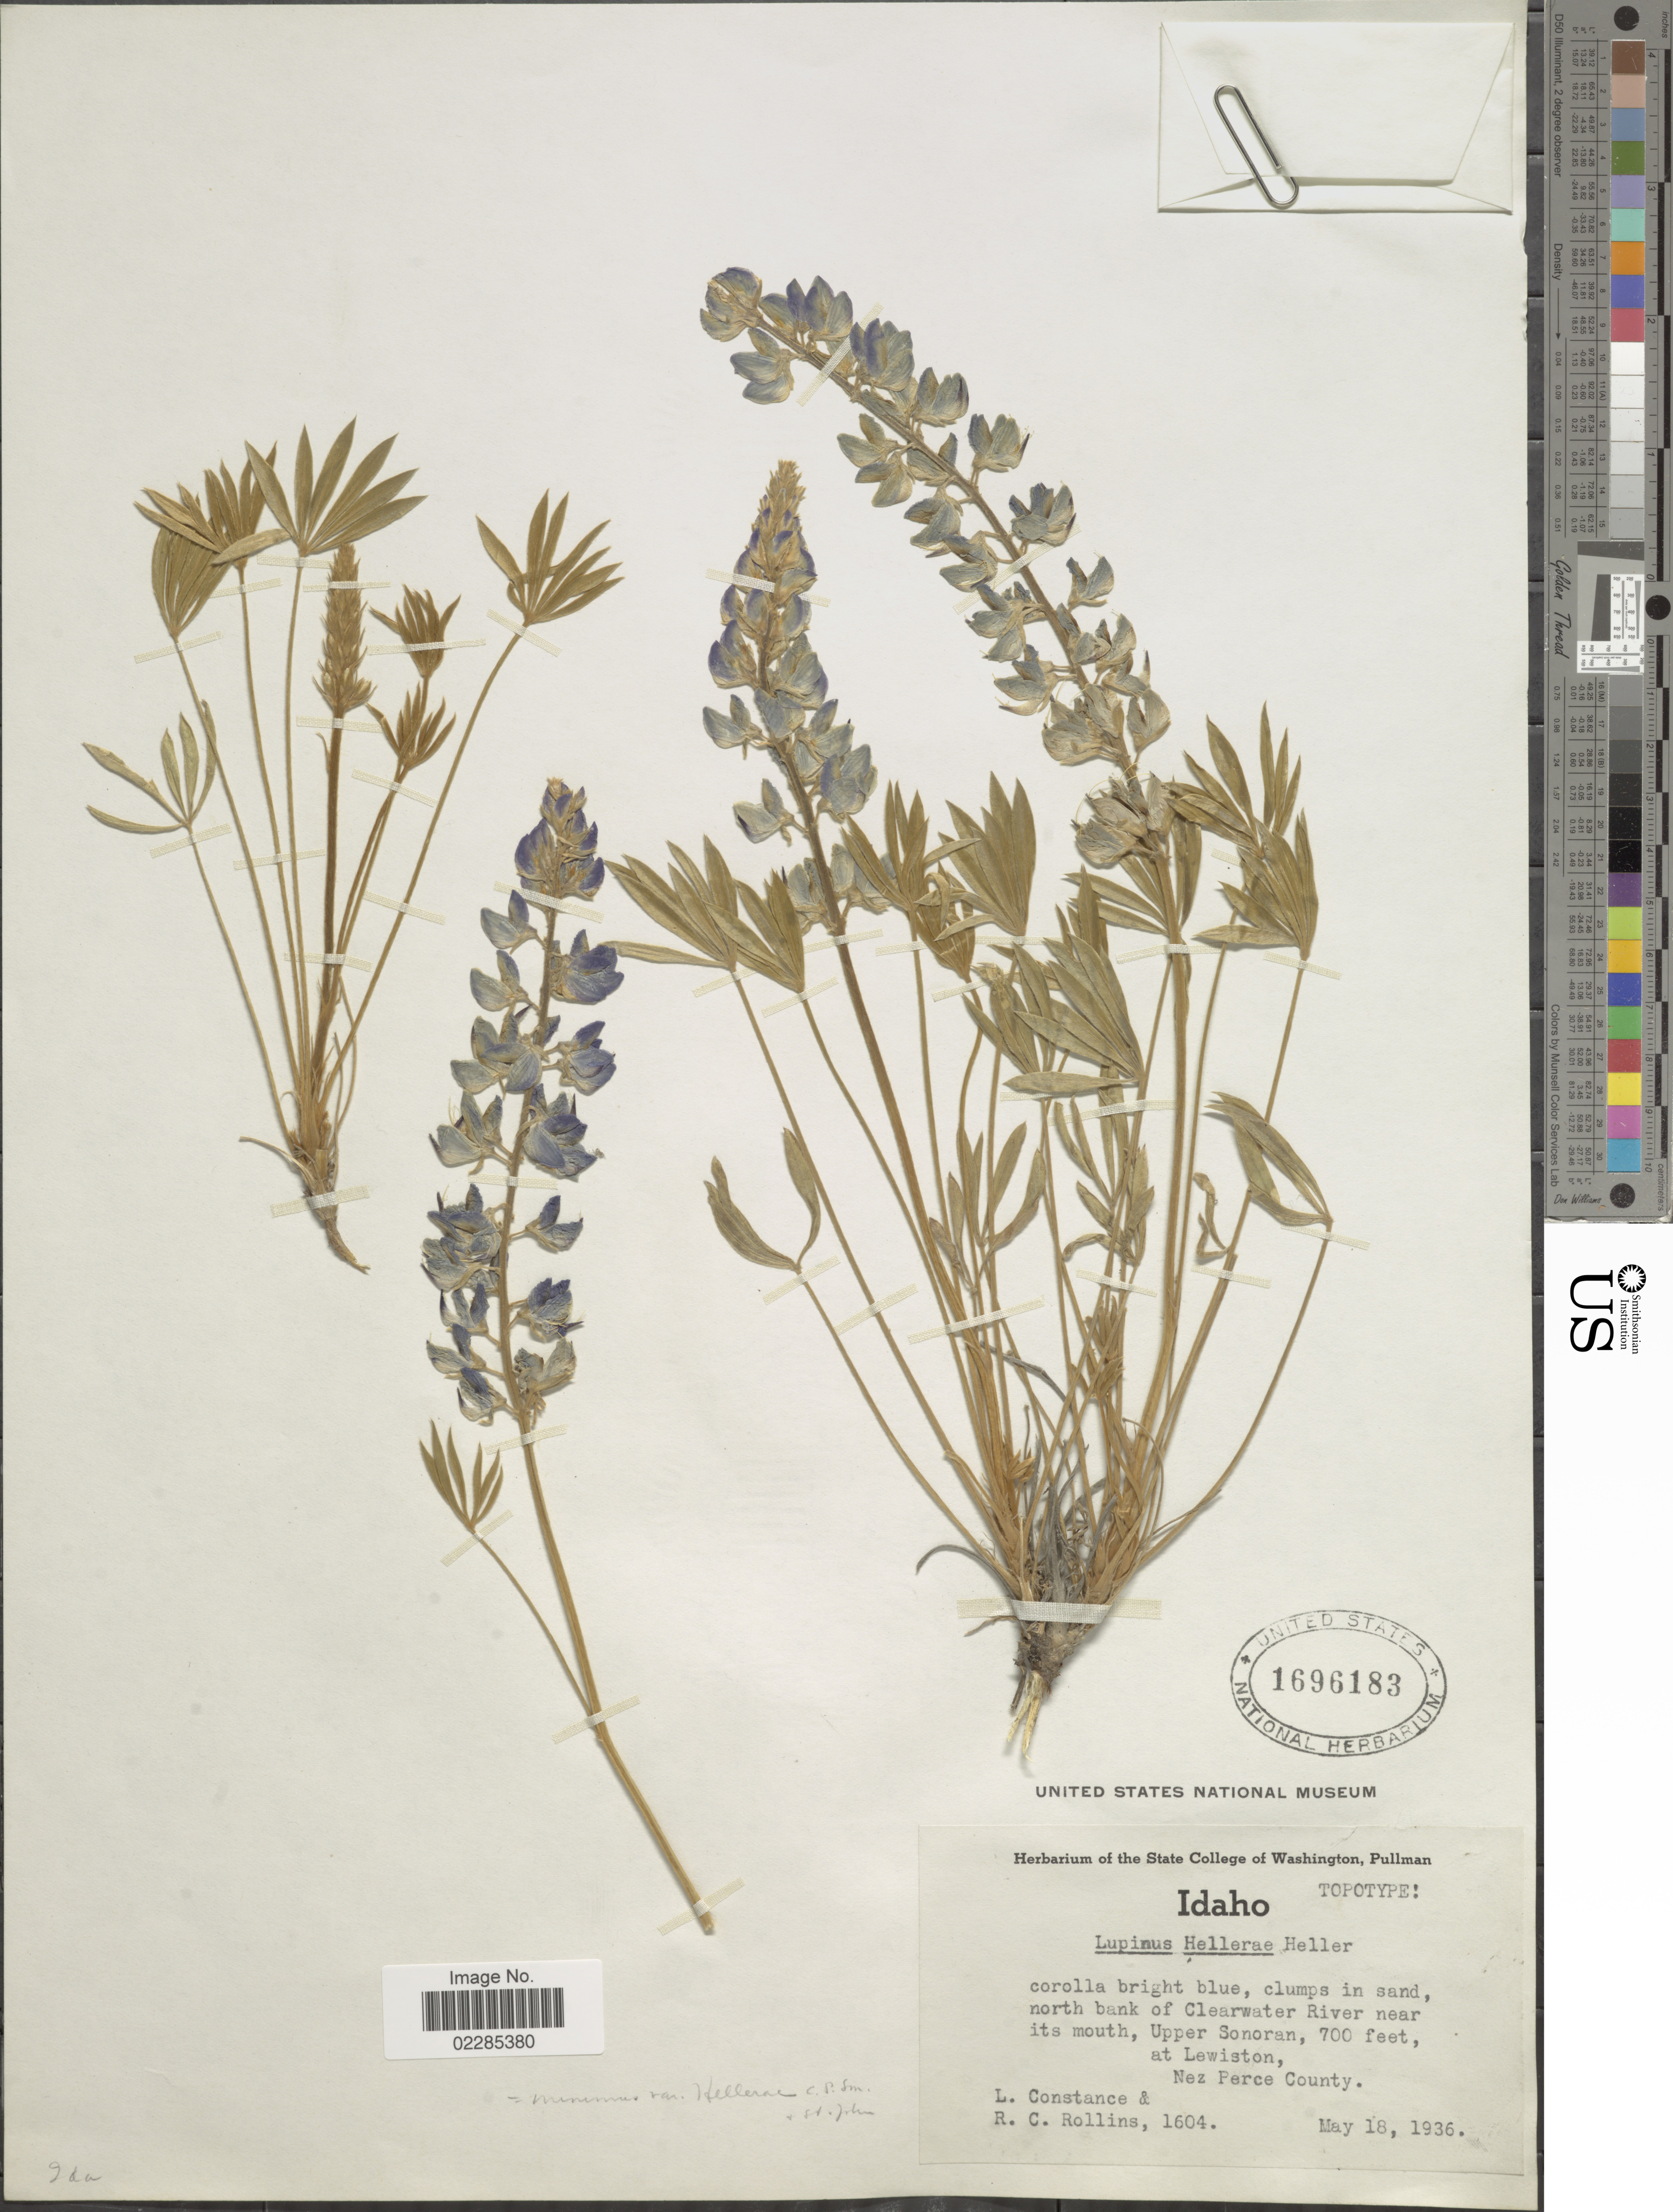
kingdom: Plantae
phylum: Tracheophyta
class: Magnoliopsida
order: Fabales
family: Fabaceae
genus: Lupinus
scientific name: Lupinus hellerae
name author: A. Heller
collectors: L. Constance & R. C. Rollins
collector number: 1604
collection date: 1936-05-18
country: United States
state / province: Idaho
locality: North bank of Clearwater River near its mouth, Upper Sonoran, at Lewiston, Nez Perce County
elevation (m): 213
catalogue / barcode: US 1696183